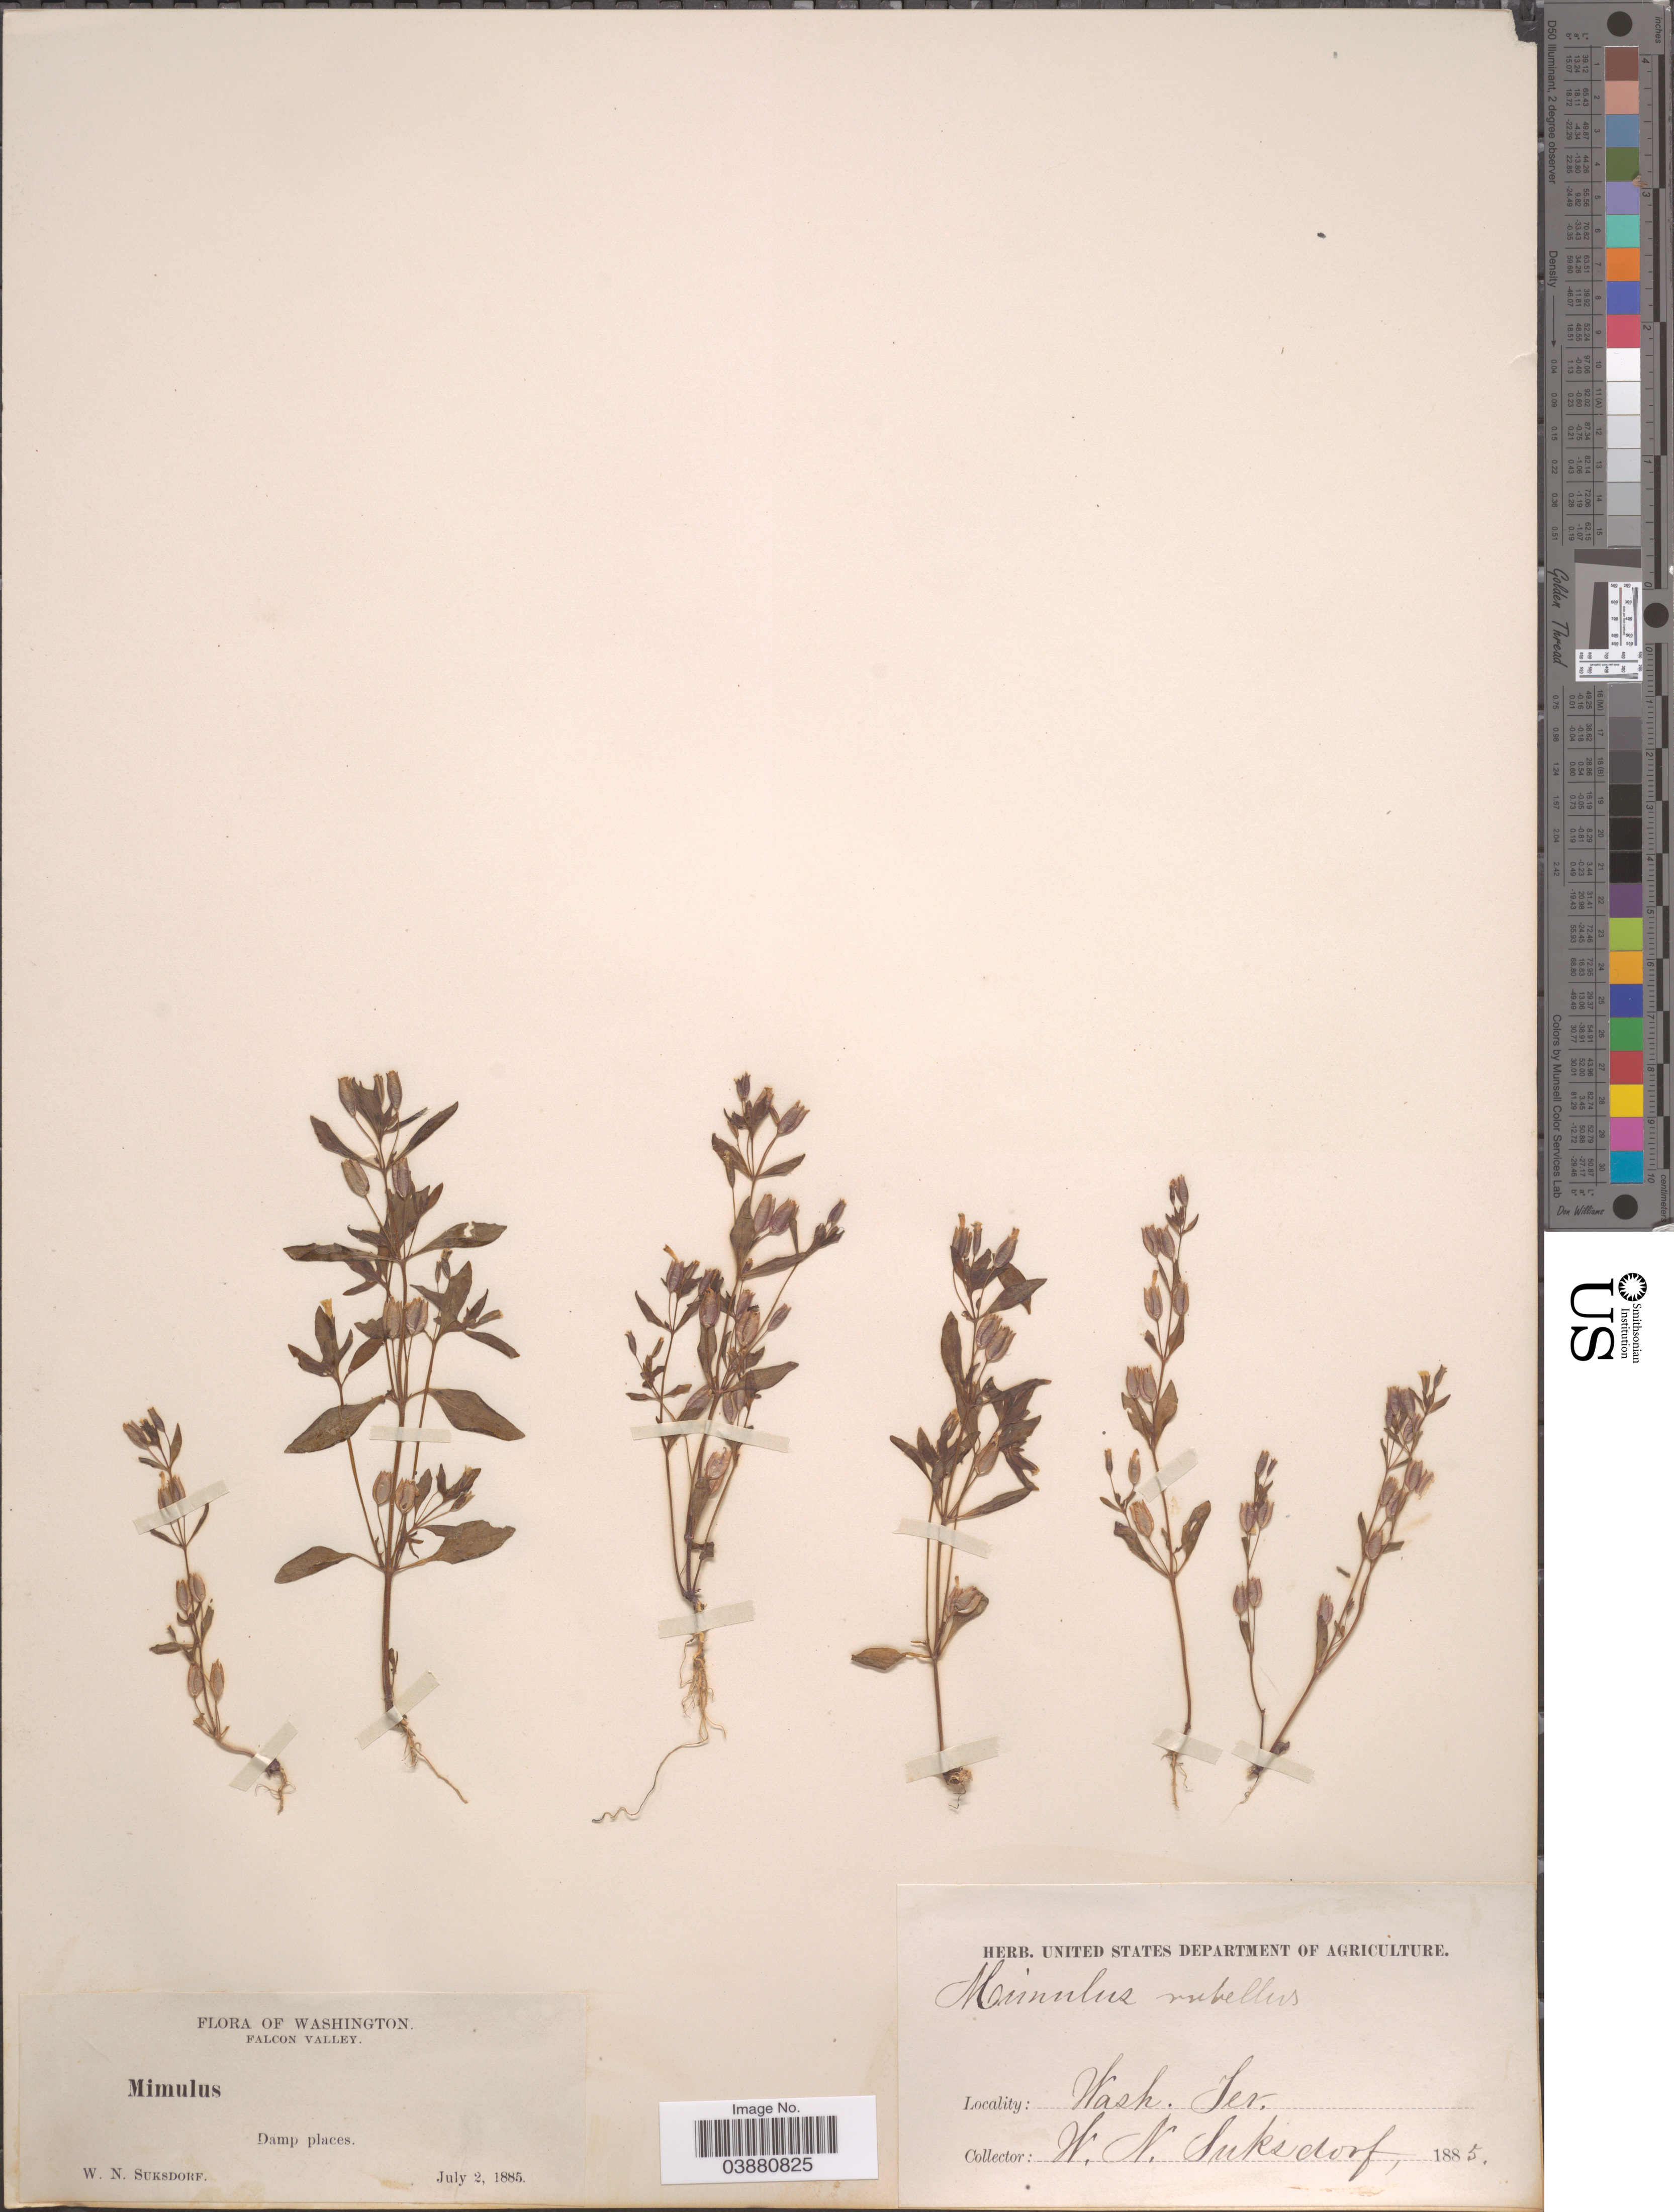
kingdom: Plantae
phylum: Tracheophyta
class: Magnoliopsida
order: Lamiales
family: Phrymaceae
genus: Mimulus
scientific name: Mimulus breviflorus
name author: Piper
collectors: W. N. Suksdorf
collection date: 1885-07-02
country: United States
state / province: Washington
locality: Falcon Valley.